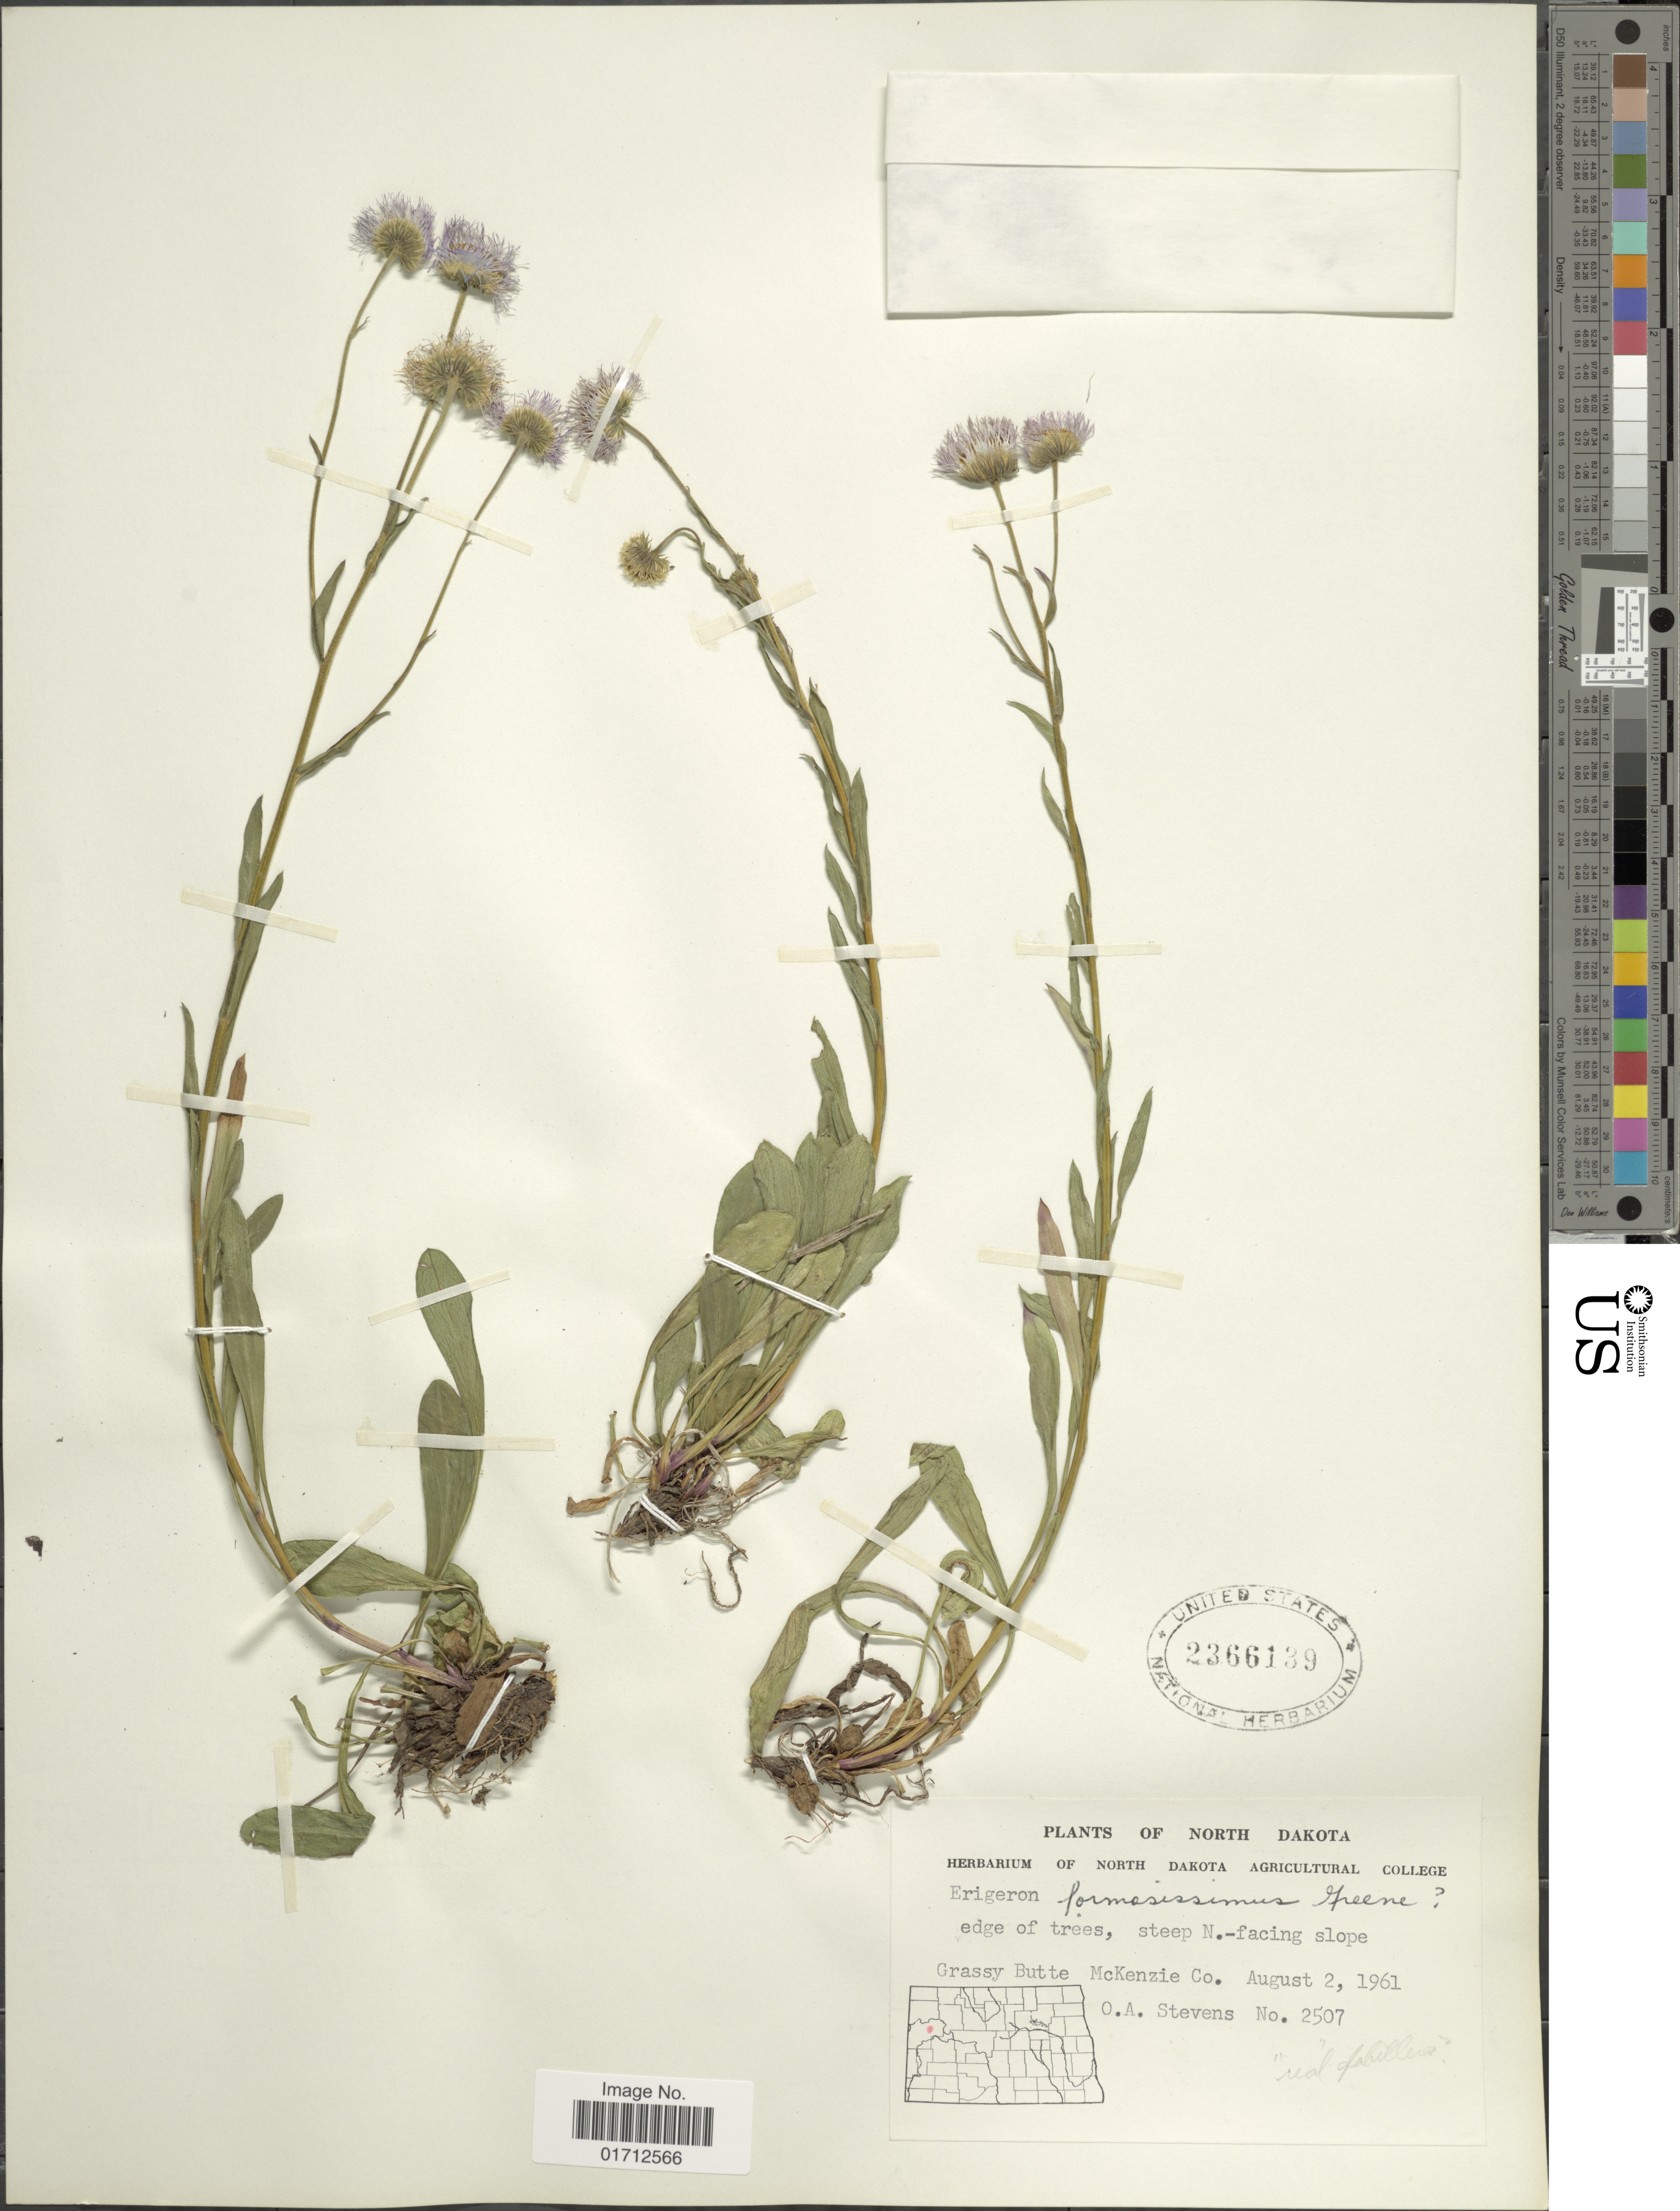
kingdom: Plantae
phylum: Tracheophyta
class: Magnoliopsida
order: Asterales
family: Asteraceae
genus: Erigeron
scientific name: Erigeron formosissimus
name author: Greene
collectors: O. A. Stevens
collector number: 2507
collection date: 1961-08-02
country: United States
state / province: North Dakota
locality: Grassy Butte McKenzie Co.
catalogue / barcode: US 2366139